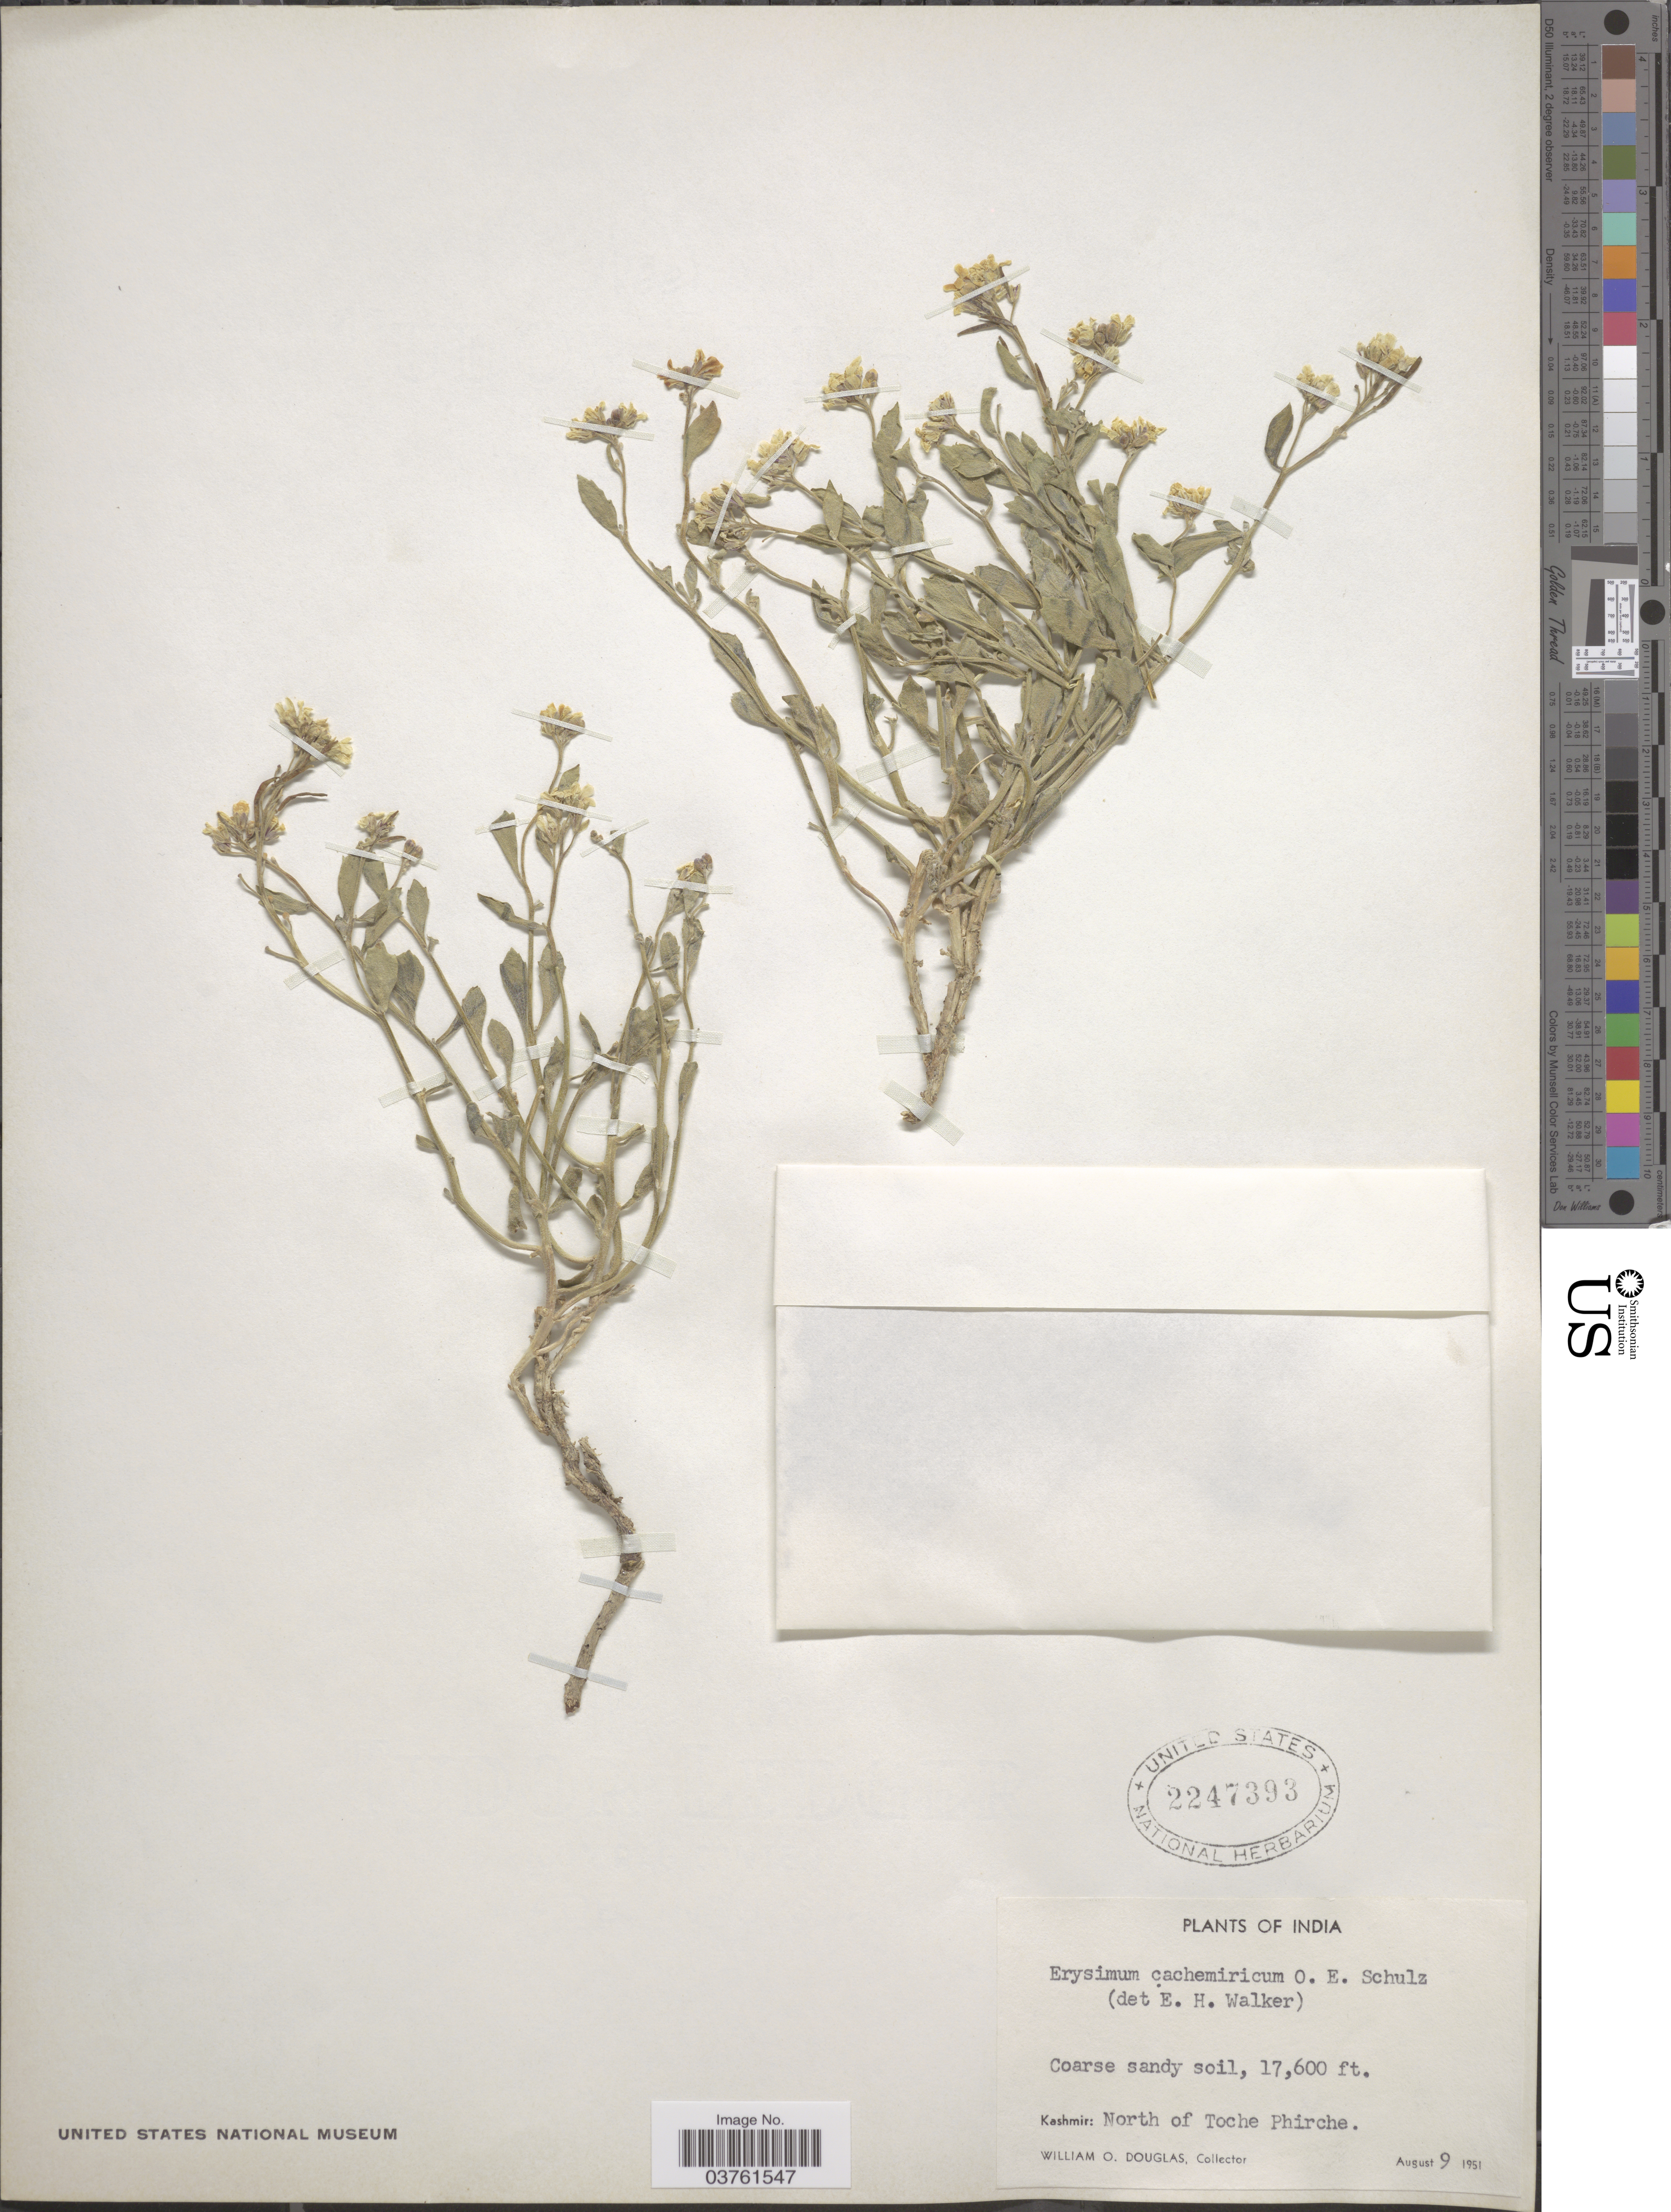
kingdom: Plantae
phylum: Tracheophyta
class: Magnoliopsida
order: Brassicales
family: Brassicaceae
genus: Erysimum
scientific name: Erysimum cachemiricum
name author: O.E. Schulz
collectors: W. Douglas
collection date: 1951-08-09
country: India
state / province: Jammu and Kashmir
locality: Kashmir: North of Toche Phirche.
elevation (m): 5364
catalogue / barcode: US 2247393